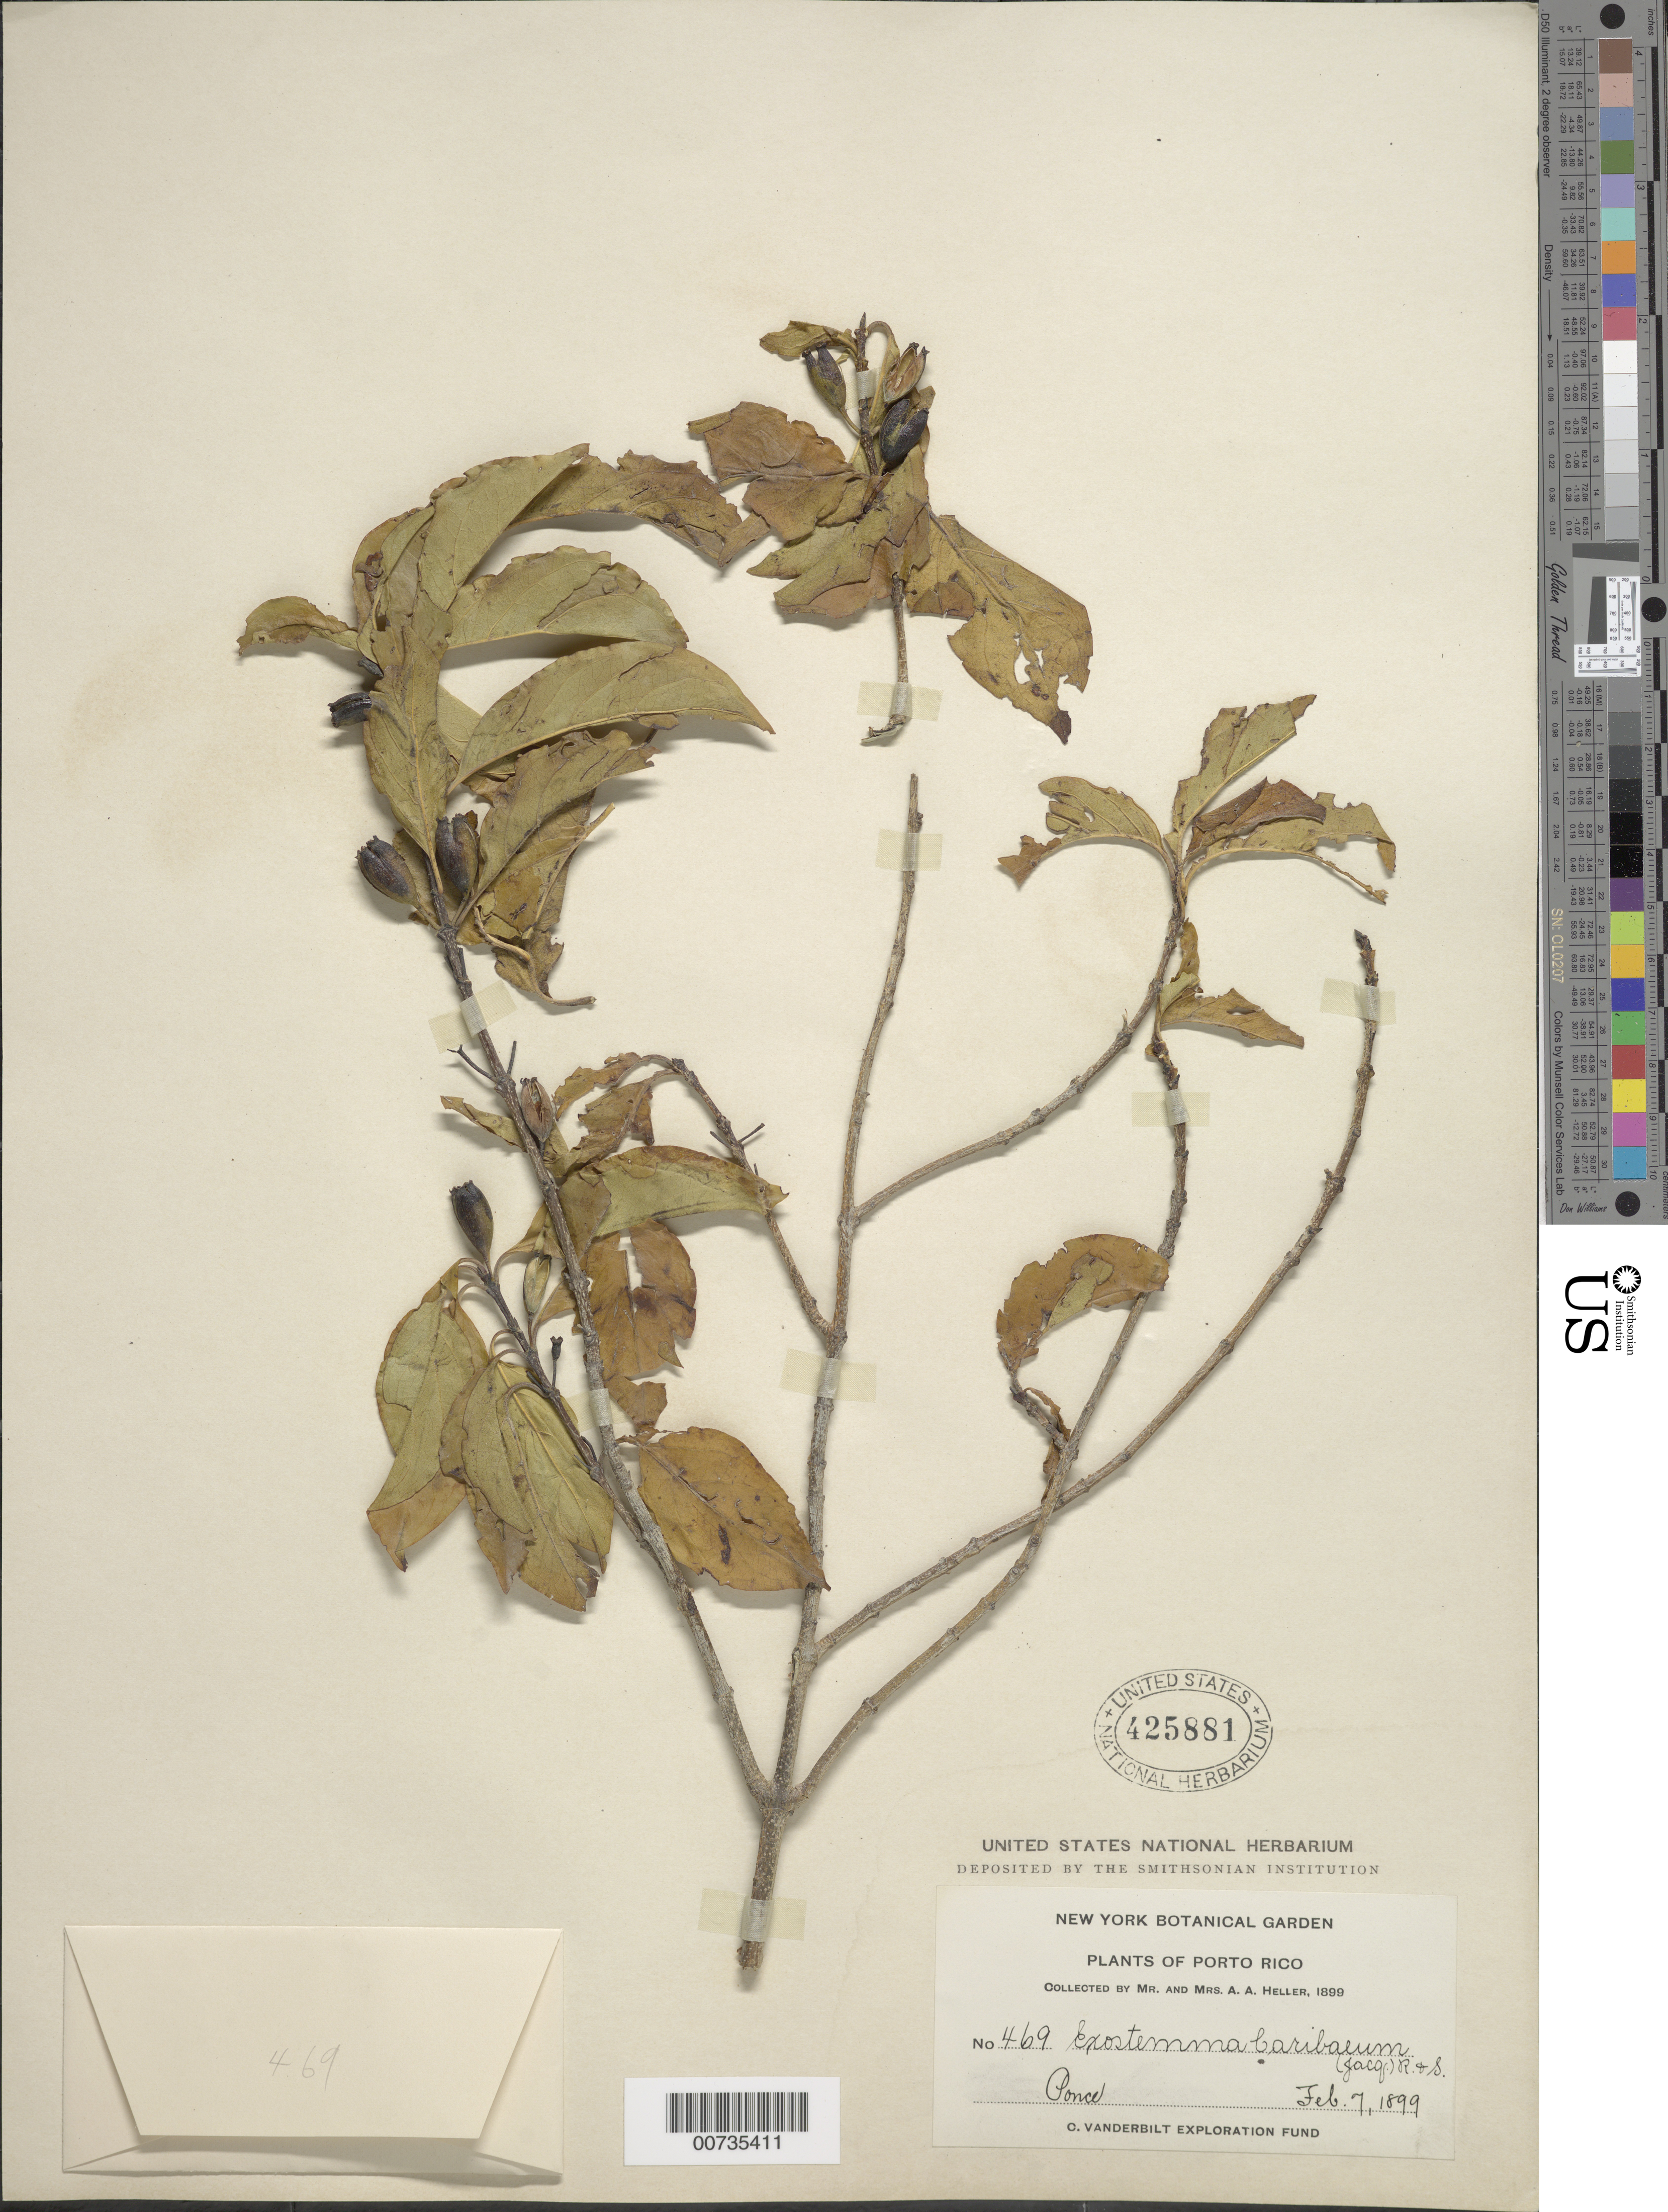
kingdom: Plantae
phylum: Tracheophyta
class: Magnoliopsida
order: Gentianales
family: Rubiaceae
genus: Exostema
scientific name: Exostema caribaeum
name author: (Jacq.) Roem. & Schult.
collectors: A. A. Heller & E. G. Heller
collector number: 469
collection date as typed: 07 Feb 1899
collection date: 1899-02-07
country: Puerto Rico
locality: Ponce.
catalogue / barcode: US 425881